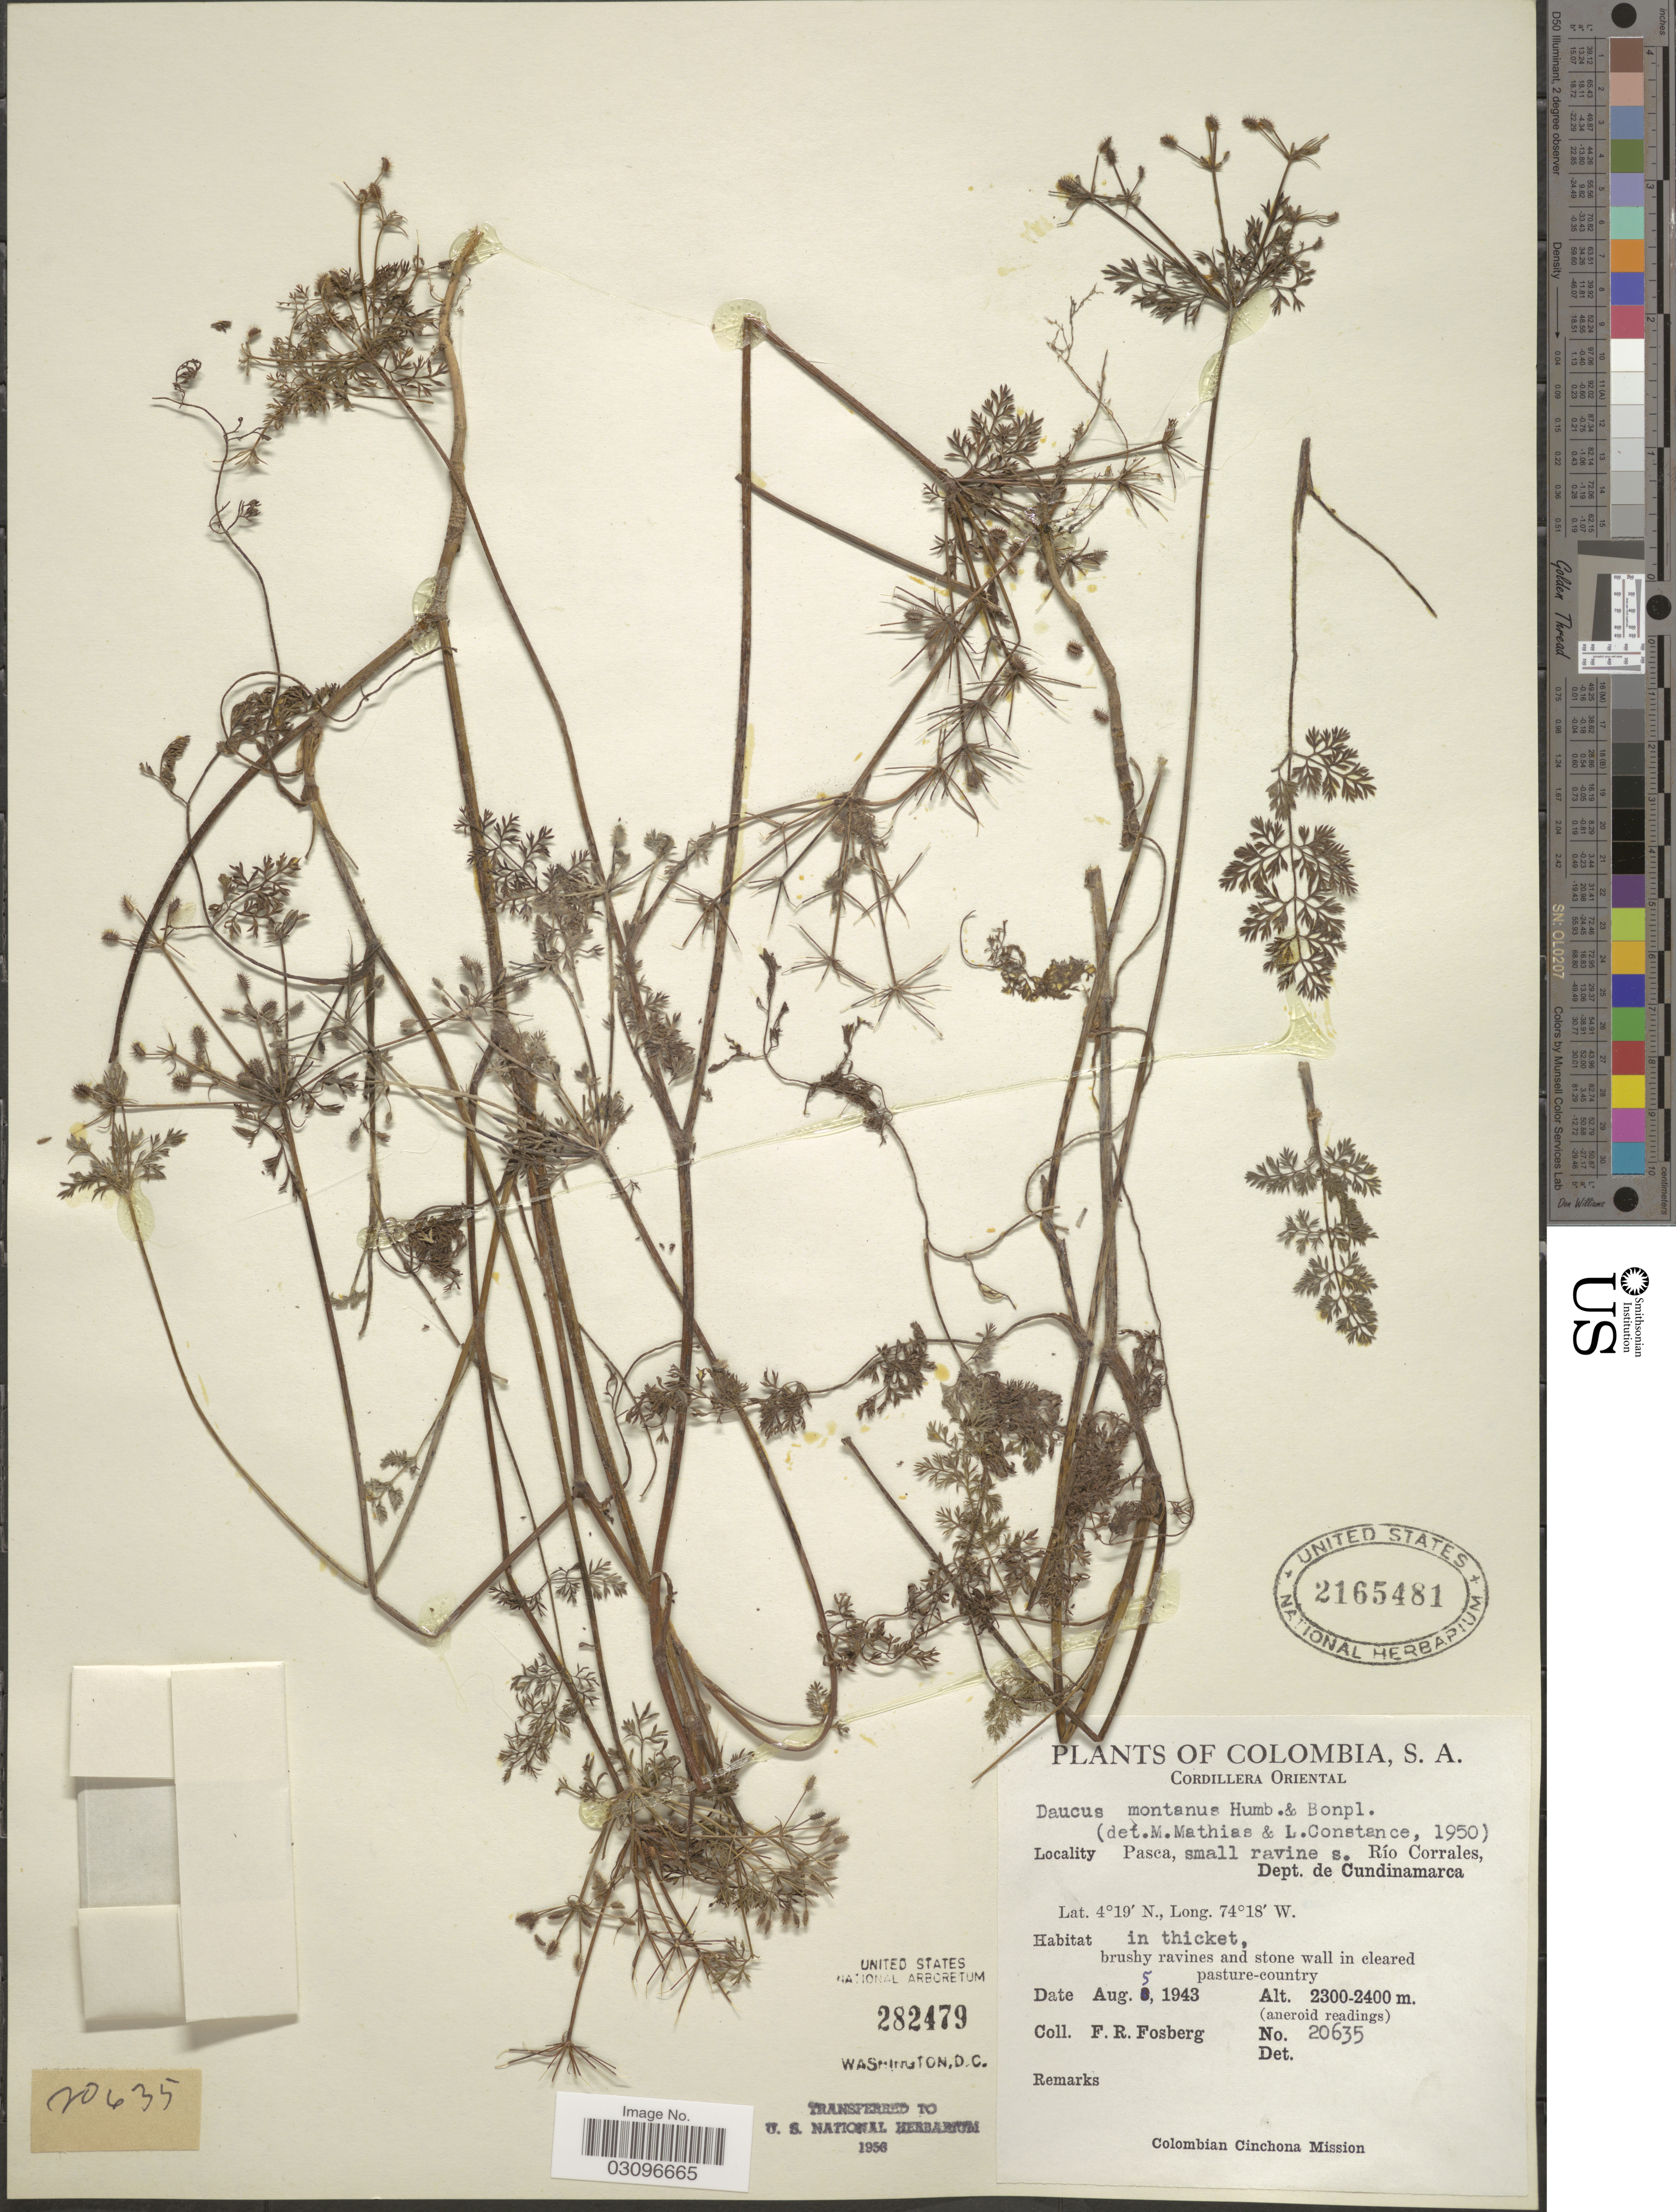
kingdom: Plantae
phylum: Tracheophyta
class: Magnoliopsida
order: Apiales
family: Apiaceae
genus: Daucus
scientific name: Daucus montanus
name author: Humb. & Bonpl. ex Spreng.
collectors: F. R. Fosberg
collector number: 20635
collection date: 1943-08-05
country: Colombia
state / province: Cundinamarca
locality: Cordillera Oriental, Pasca, small ravine s. Río Corrales, Dept. de Cundinamarca.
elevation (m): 2300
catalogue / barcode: US 2165481